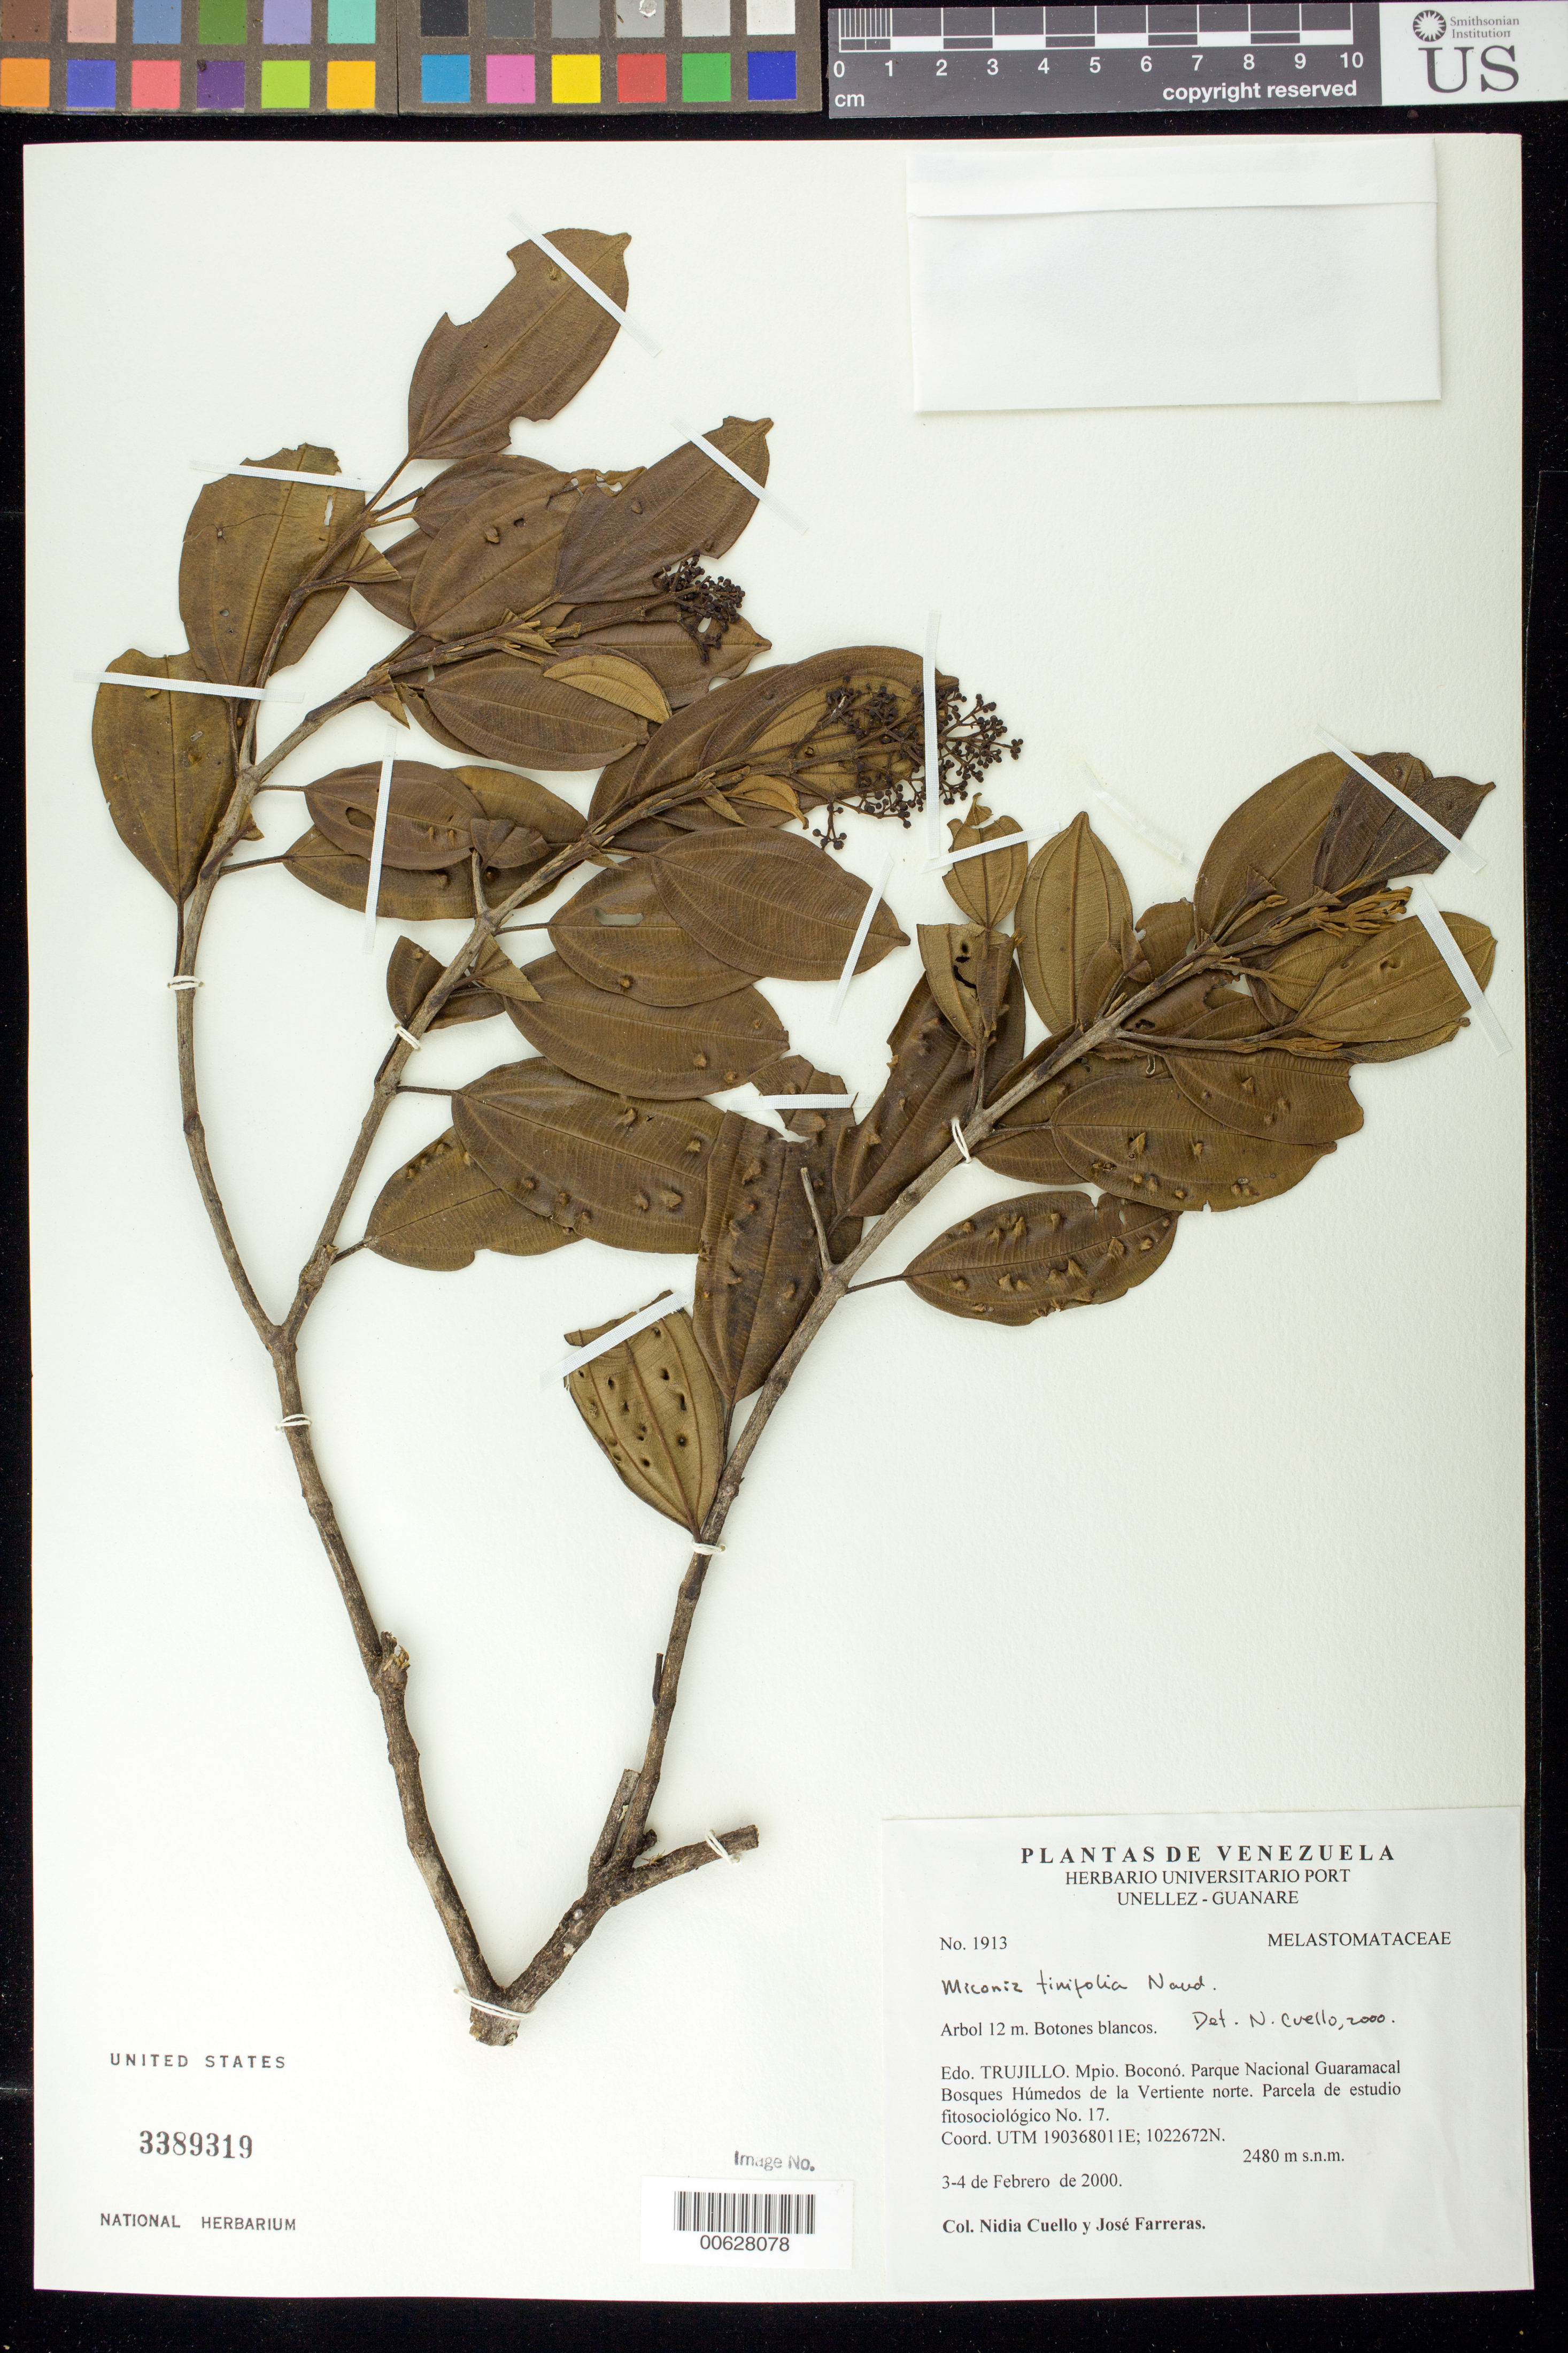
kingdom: Plantae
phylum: Tracheophyta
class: Magnoliopsida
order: Myrtales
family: Melastomataceae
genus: Miconia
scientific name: Miconia tinifolia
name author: Naudin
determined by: Cuello, Nidia L.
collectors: N. L. Cuello & J. Farreras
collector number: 1913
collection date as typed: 03 Feb 2000 to 04 Feb 2000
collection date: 2000-02-03/2000-02-04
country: Venezuela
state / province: Trujillo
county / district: Boconó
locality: Parque Nacional Guaramacal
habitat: Bosques Húmedos de la vertiente norte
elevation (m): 2480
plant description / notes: MER, MO, PORT, US, VEN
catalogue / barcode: US 3389319